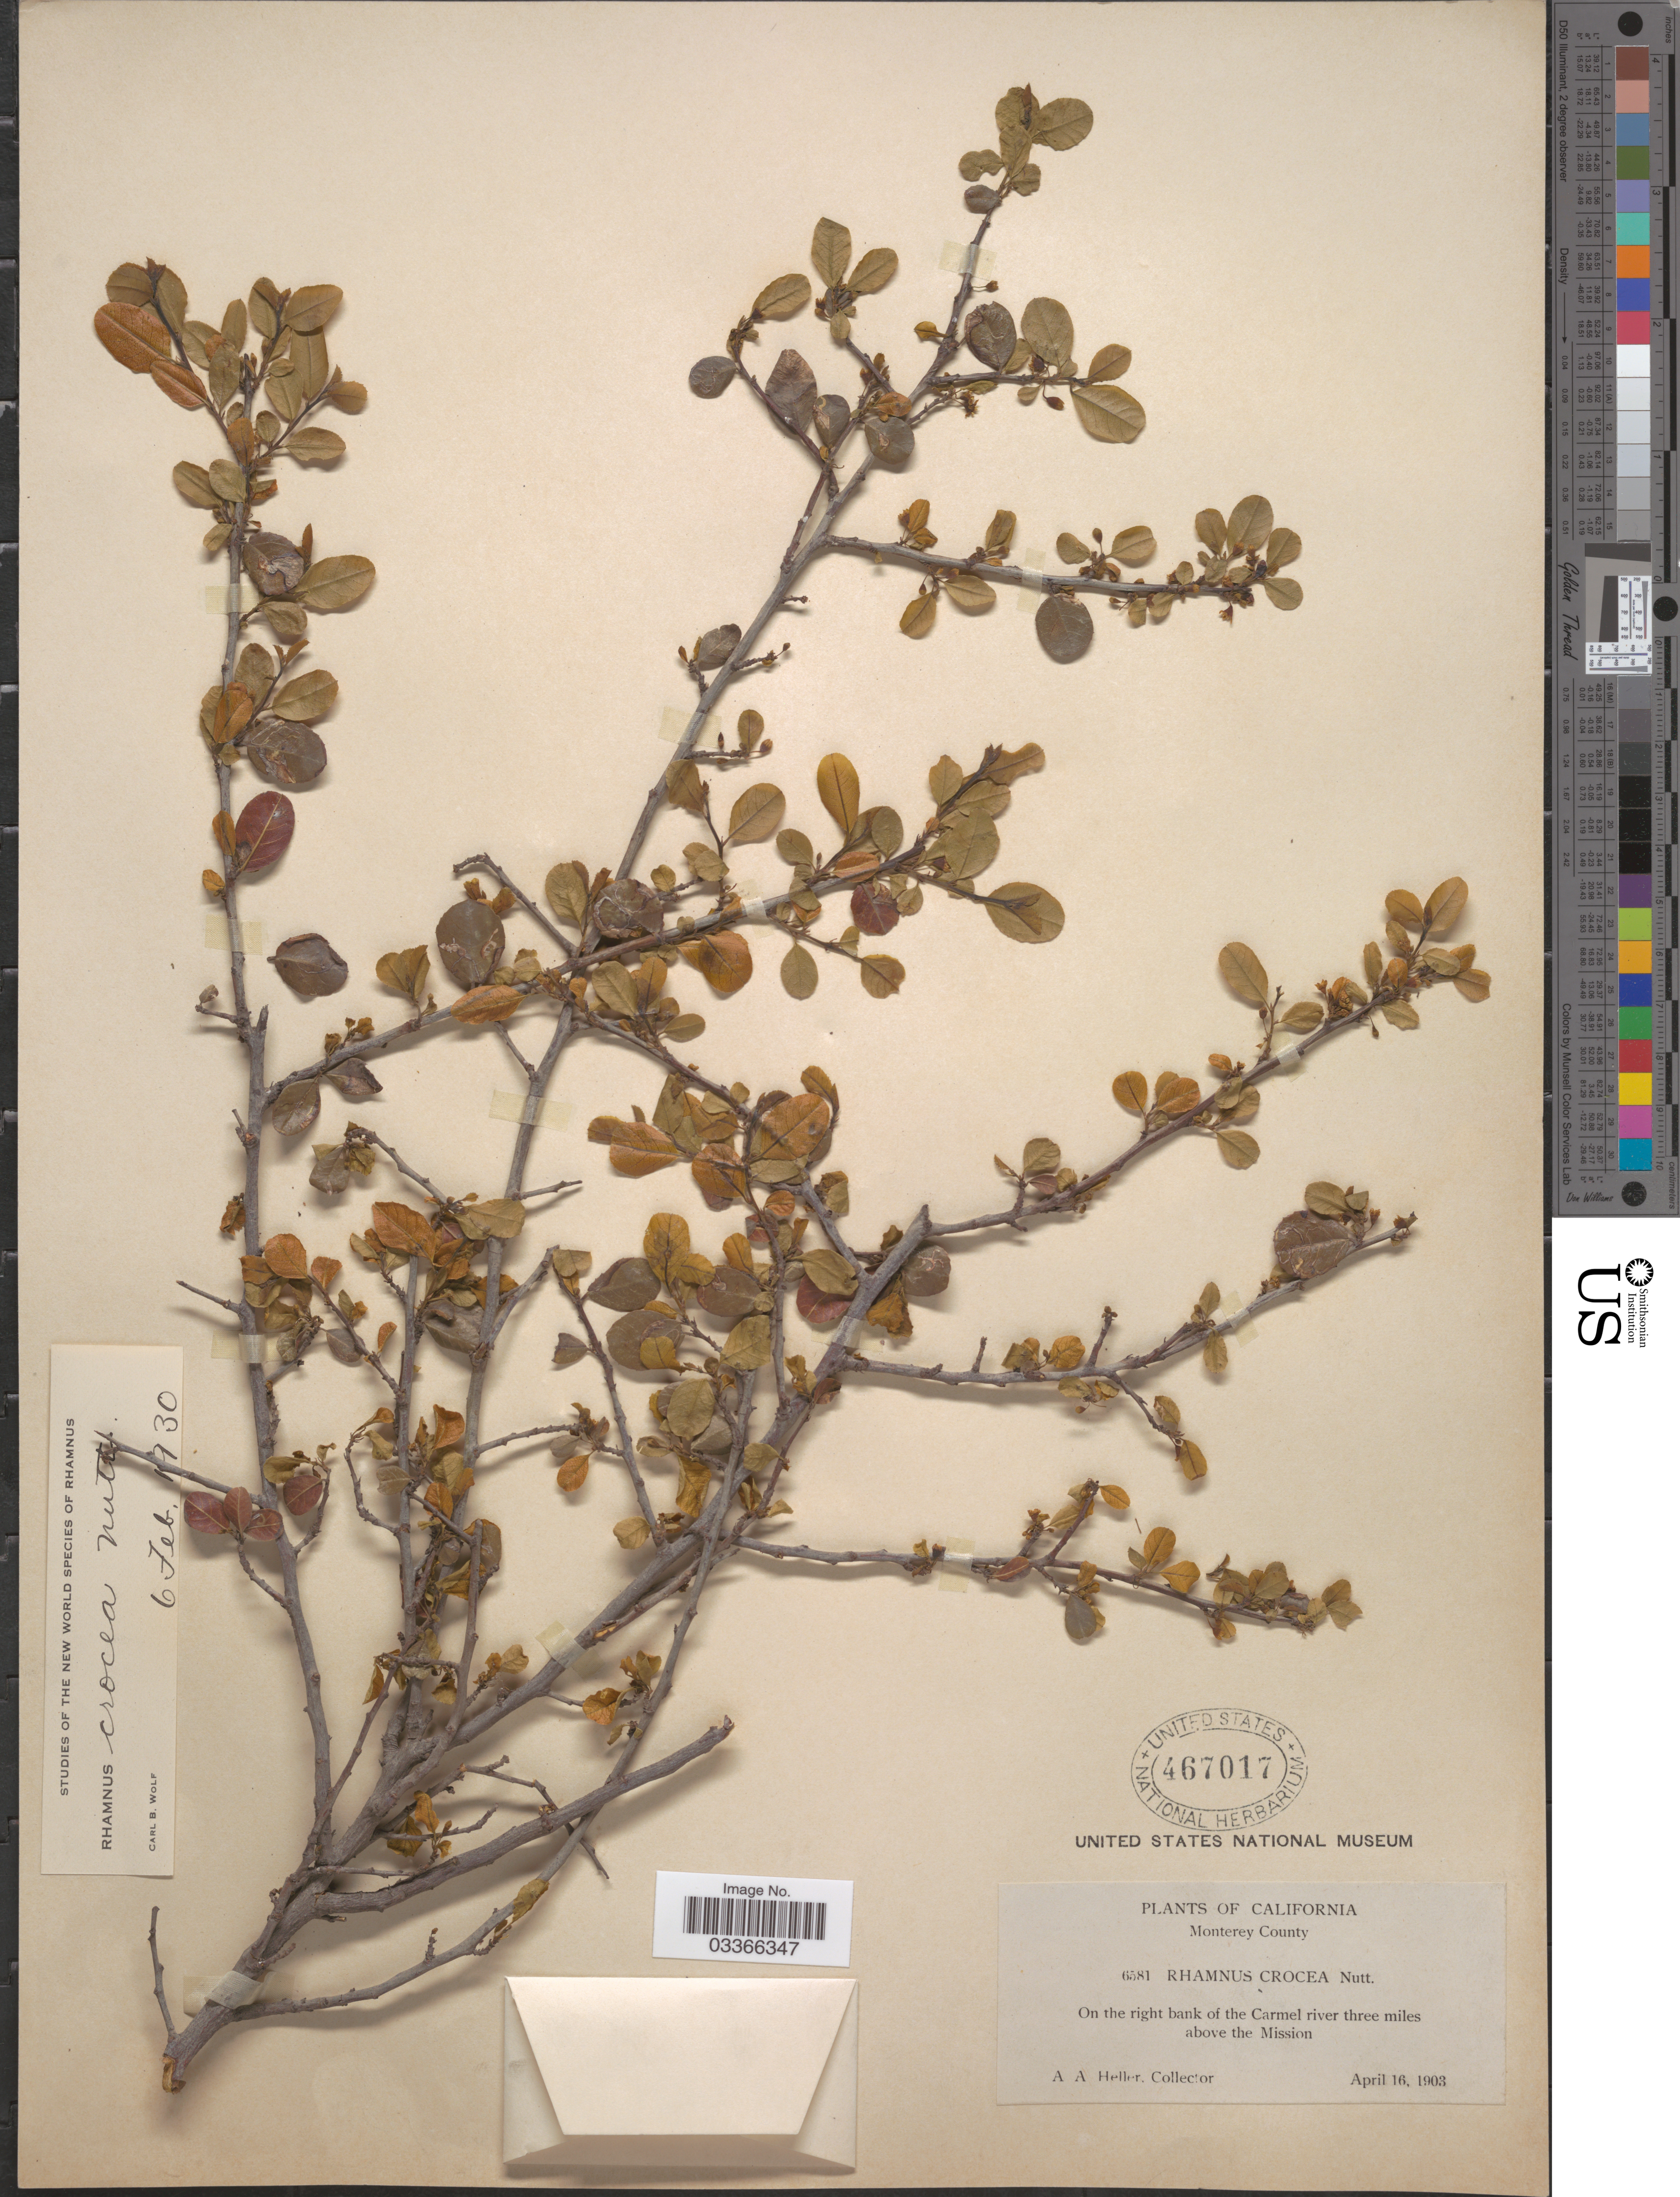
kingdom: Plantae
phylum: Tracheophyta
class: Magnoliopsida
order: Rosales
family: Rhamnaceae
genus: Rhamnus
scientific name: Rhamnus crocea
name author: Nutt.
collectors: A. A. Heller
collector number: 6581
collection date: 1903-04-16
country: United States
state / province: California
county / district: Monterey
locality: On the right bank of the Carmel river three miles above the Mission. Monterey County.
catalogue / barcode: US 467017